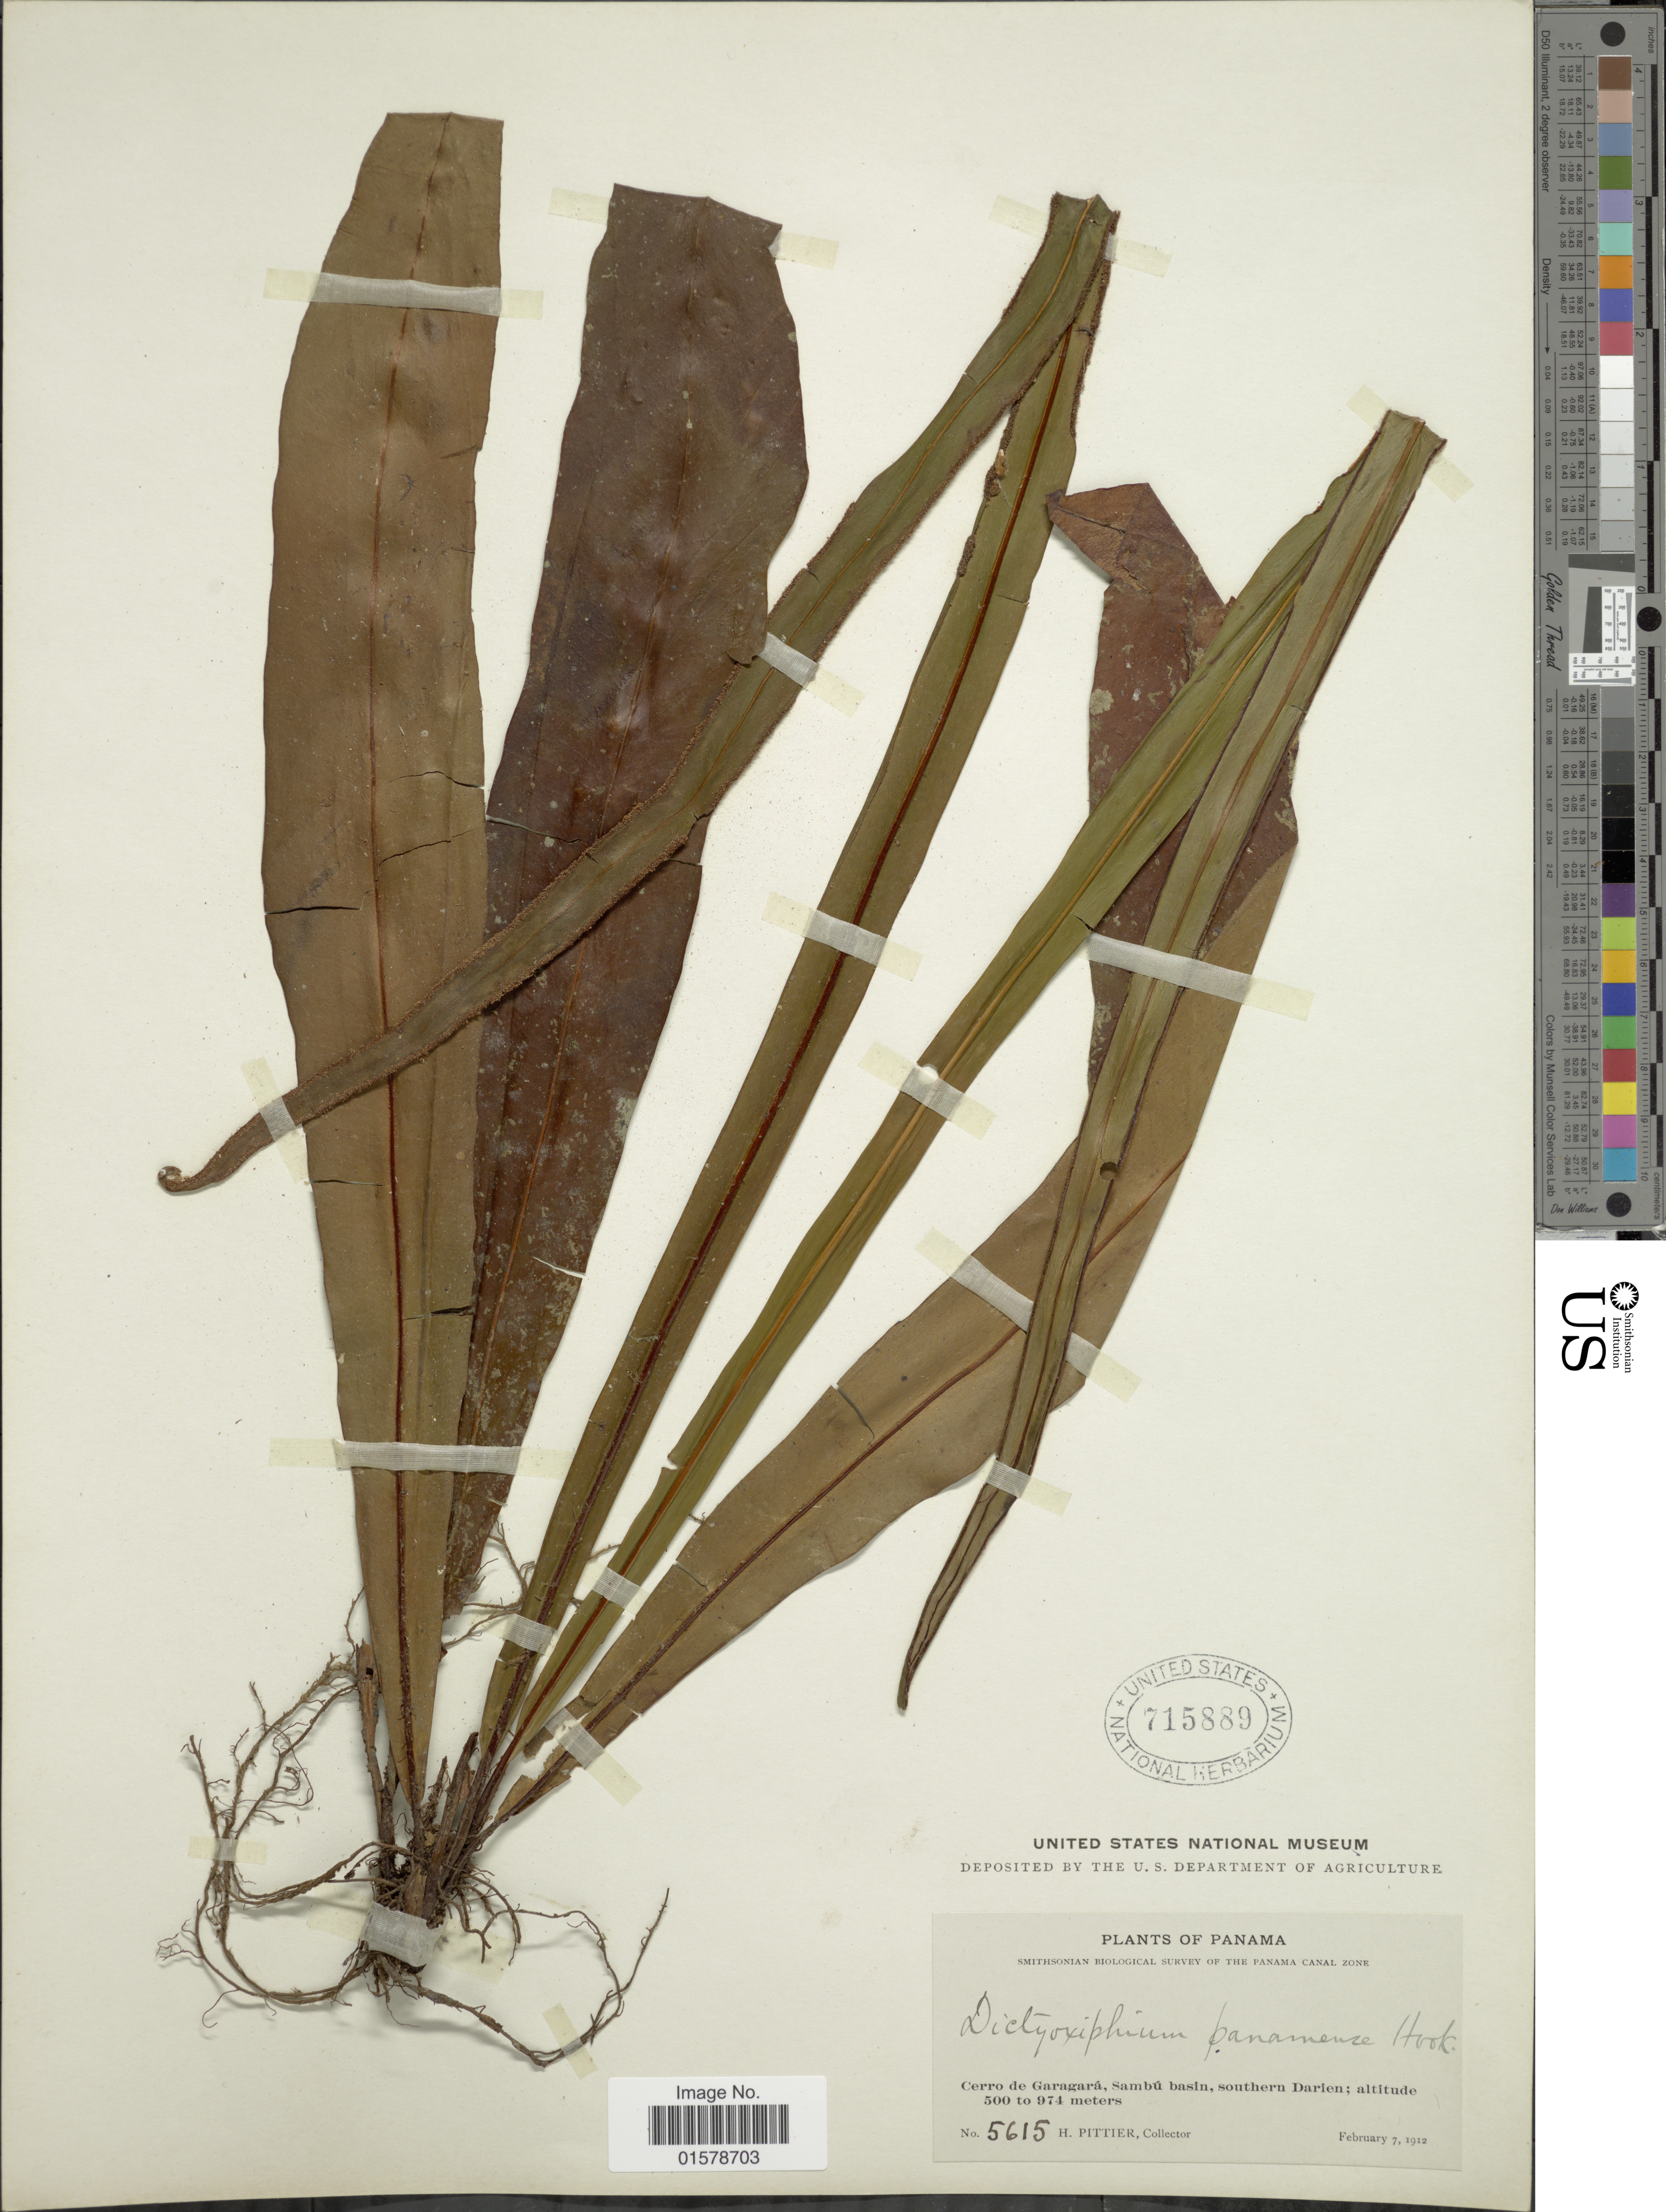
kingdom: Plantae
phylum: Tracheophyta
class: Polypodiopsida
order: Polypodiales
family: Tectariaceae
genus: Tectaria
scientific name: Tectaria panamensis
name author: (Hook.) R.M. Tryon & A.F. Tryon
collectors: H. F. Pittier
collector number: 5615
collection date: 1912-02-07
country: Panama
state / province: Darién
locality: Cerro de Garagara, Sambu basin, southern Darien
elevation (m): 500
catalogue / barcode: US 715889